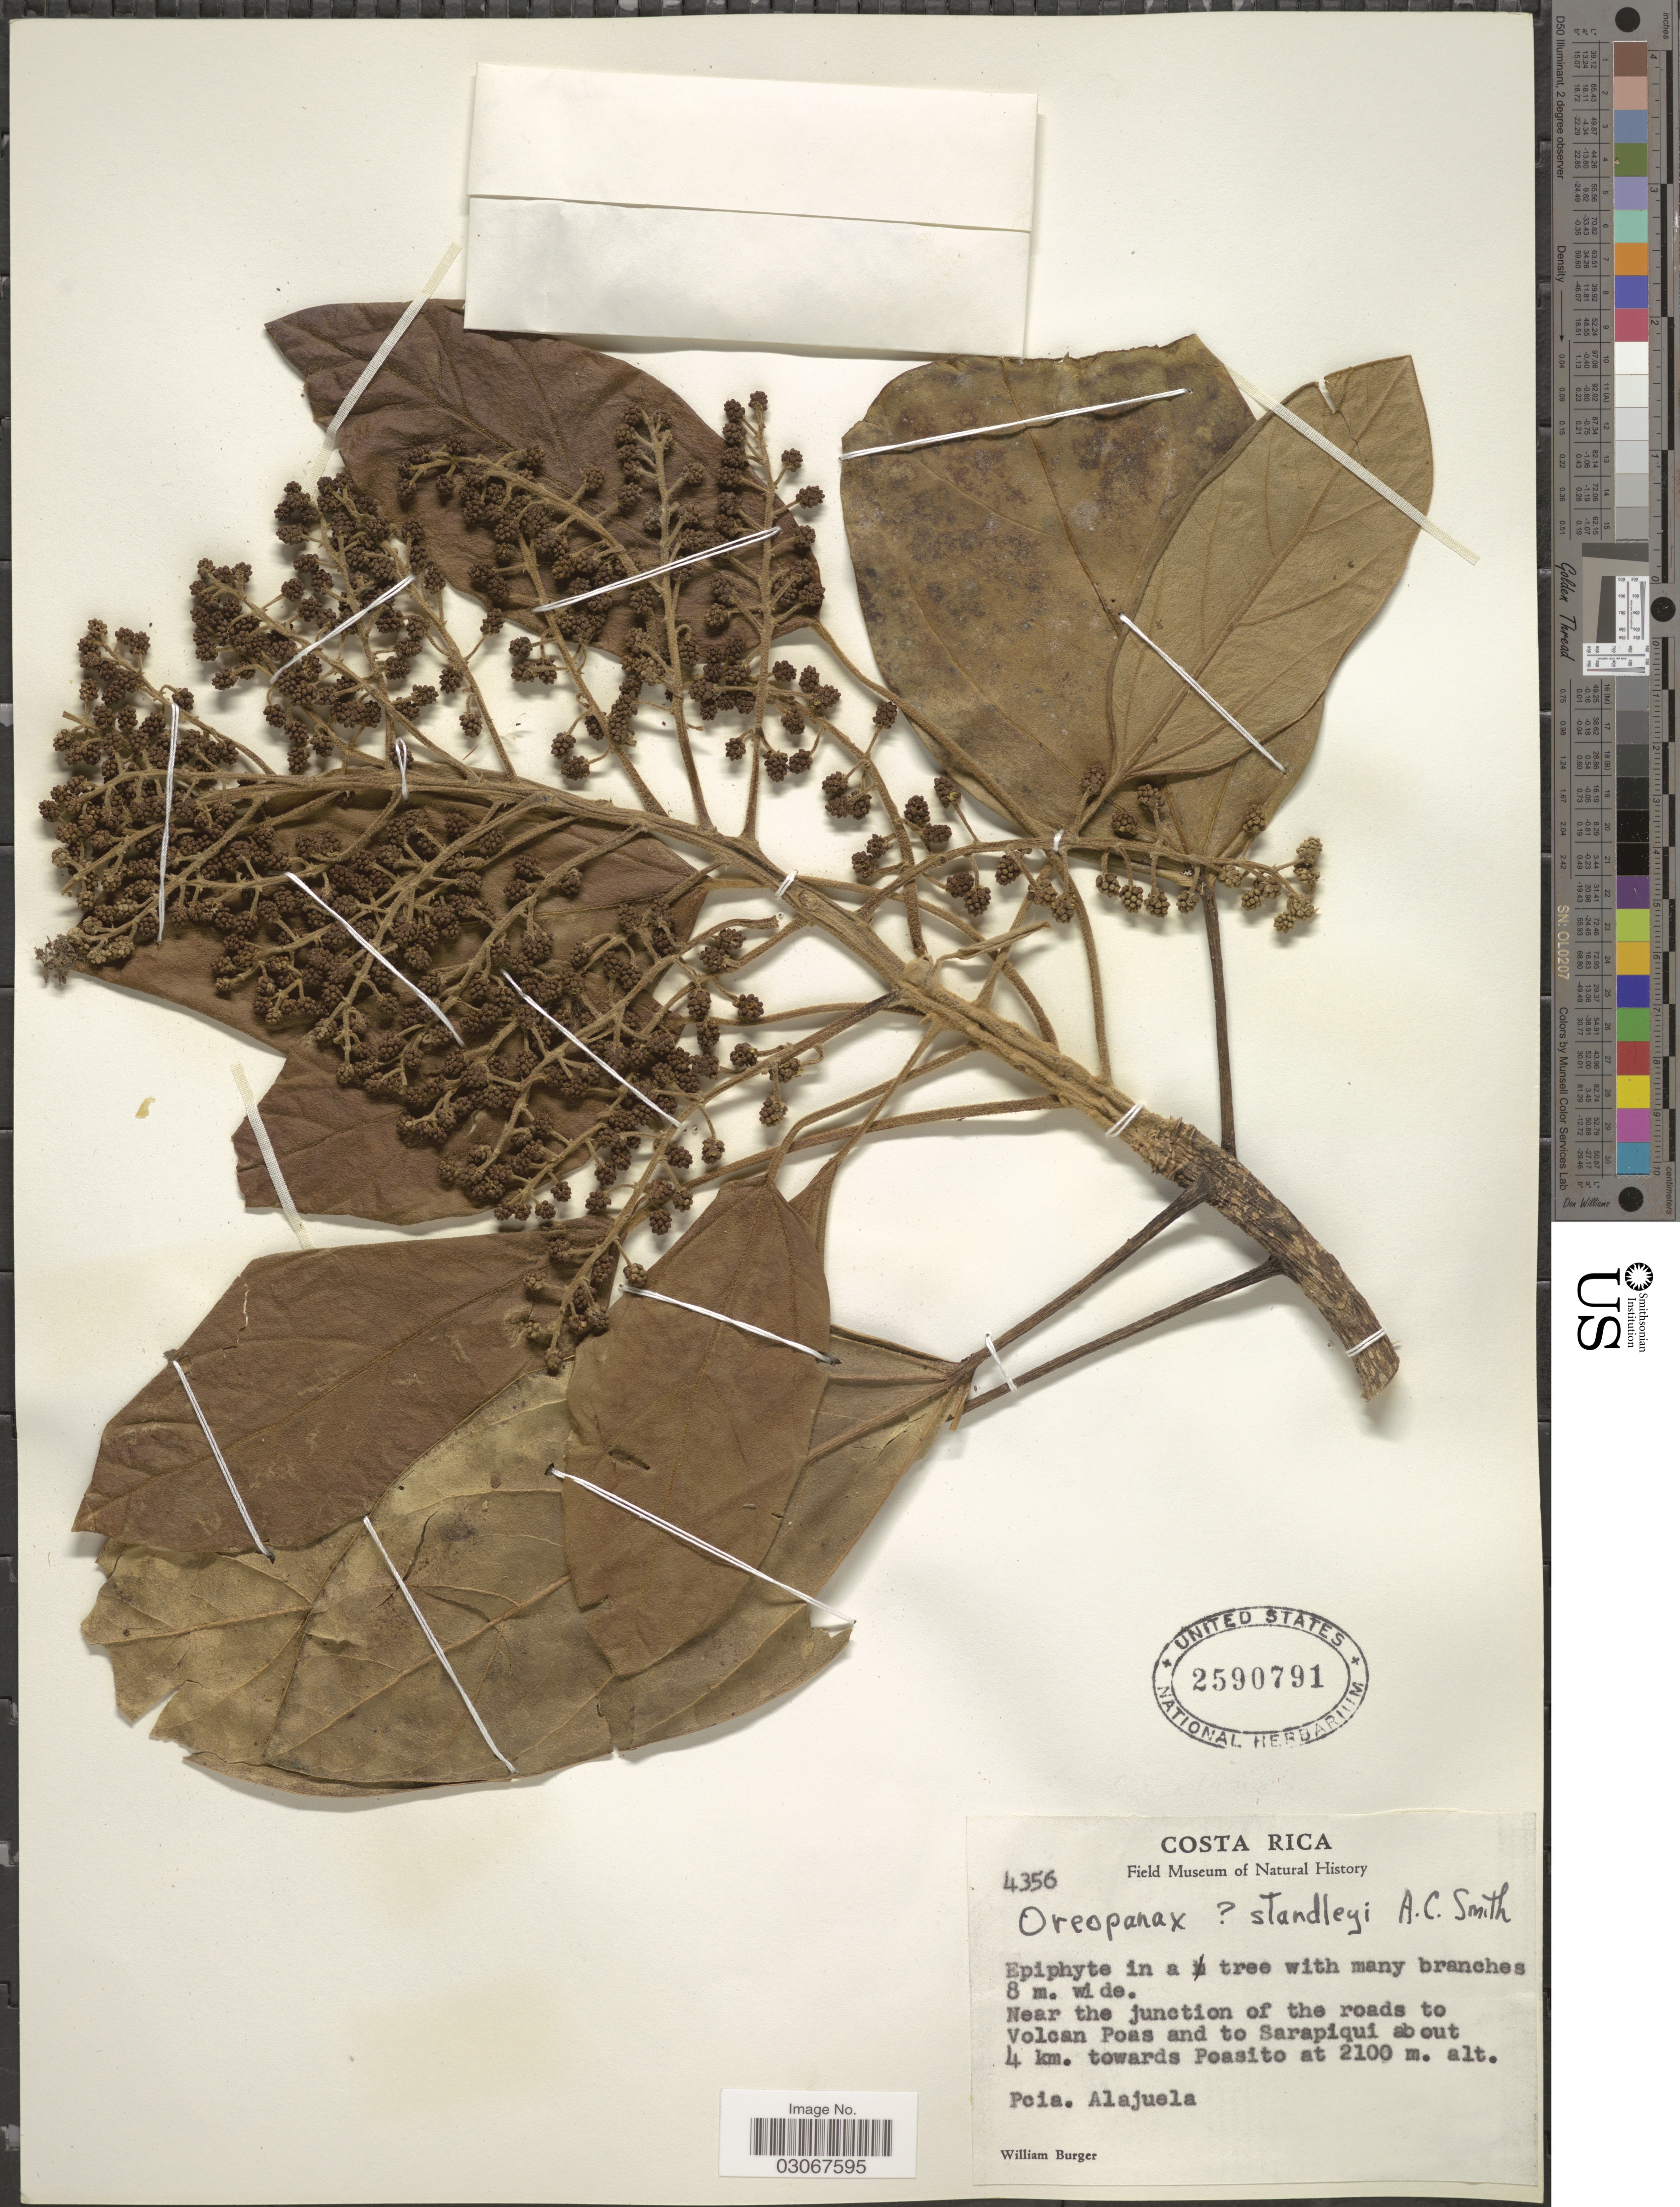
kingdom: Plantae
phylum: Tracheophyta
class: Magnoliopsida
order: Apiales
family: Araliaceae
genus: Oreopanax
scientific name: Oreopanax standleyi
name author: A.C. Sm.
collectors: W. Burger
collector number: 4356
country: Costa Rica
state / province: Alajuela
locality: Near the junction of the roads to Volcan Poas and to Sarapiqui about 4 km. towards Poasito.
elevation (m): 2100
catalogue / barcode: US 2590791